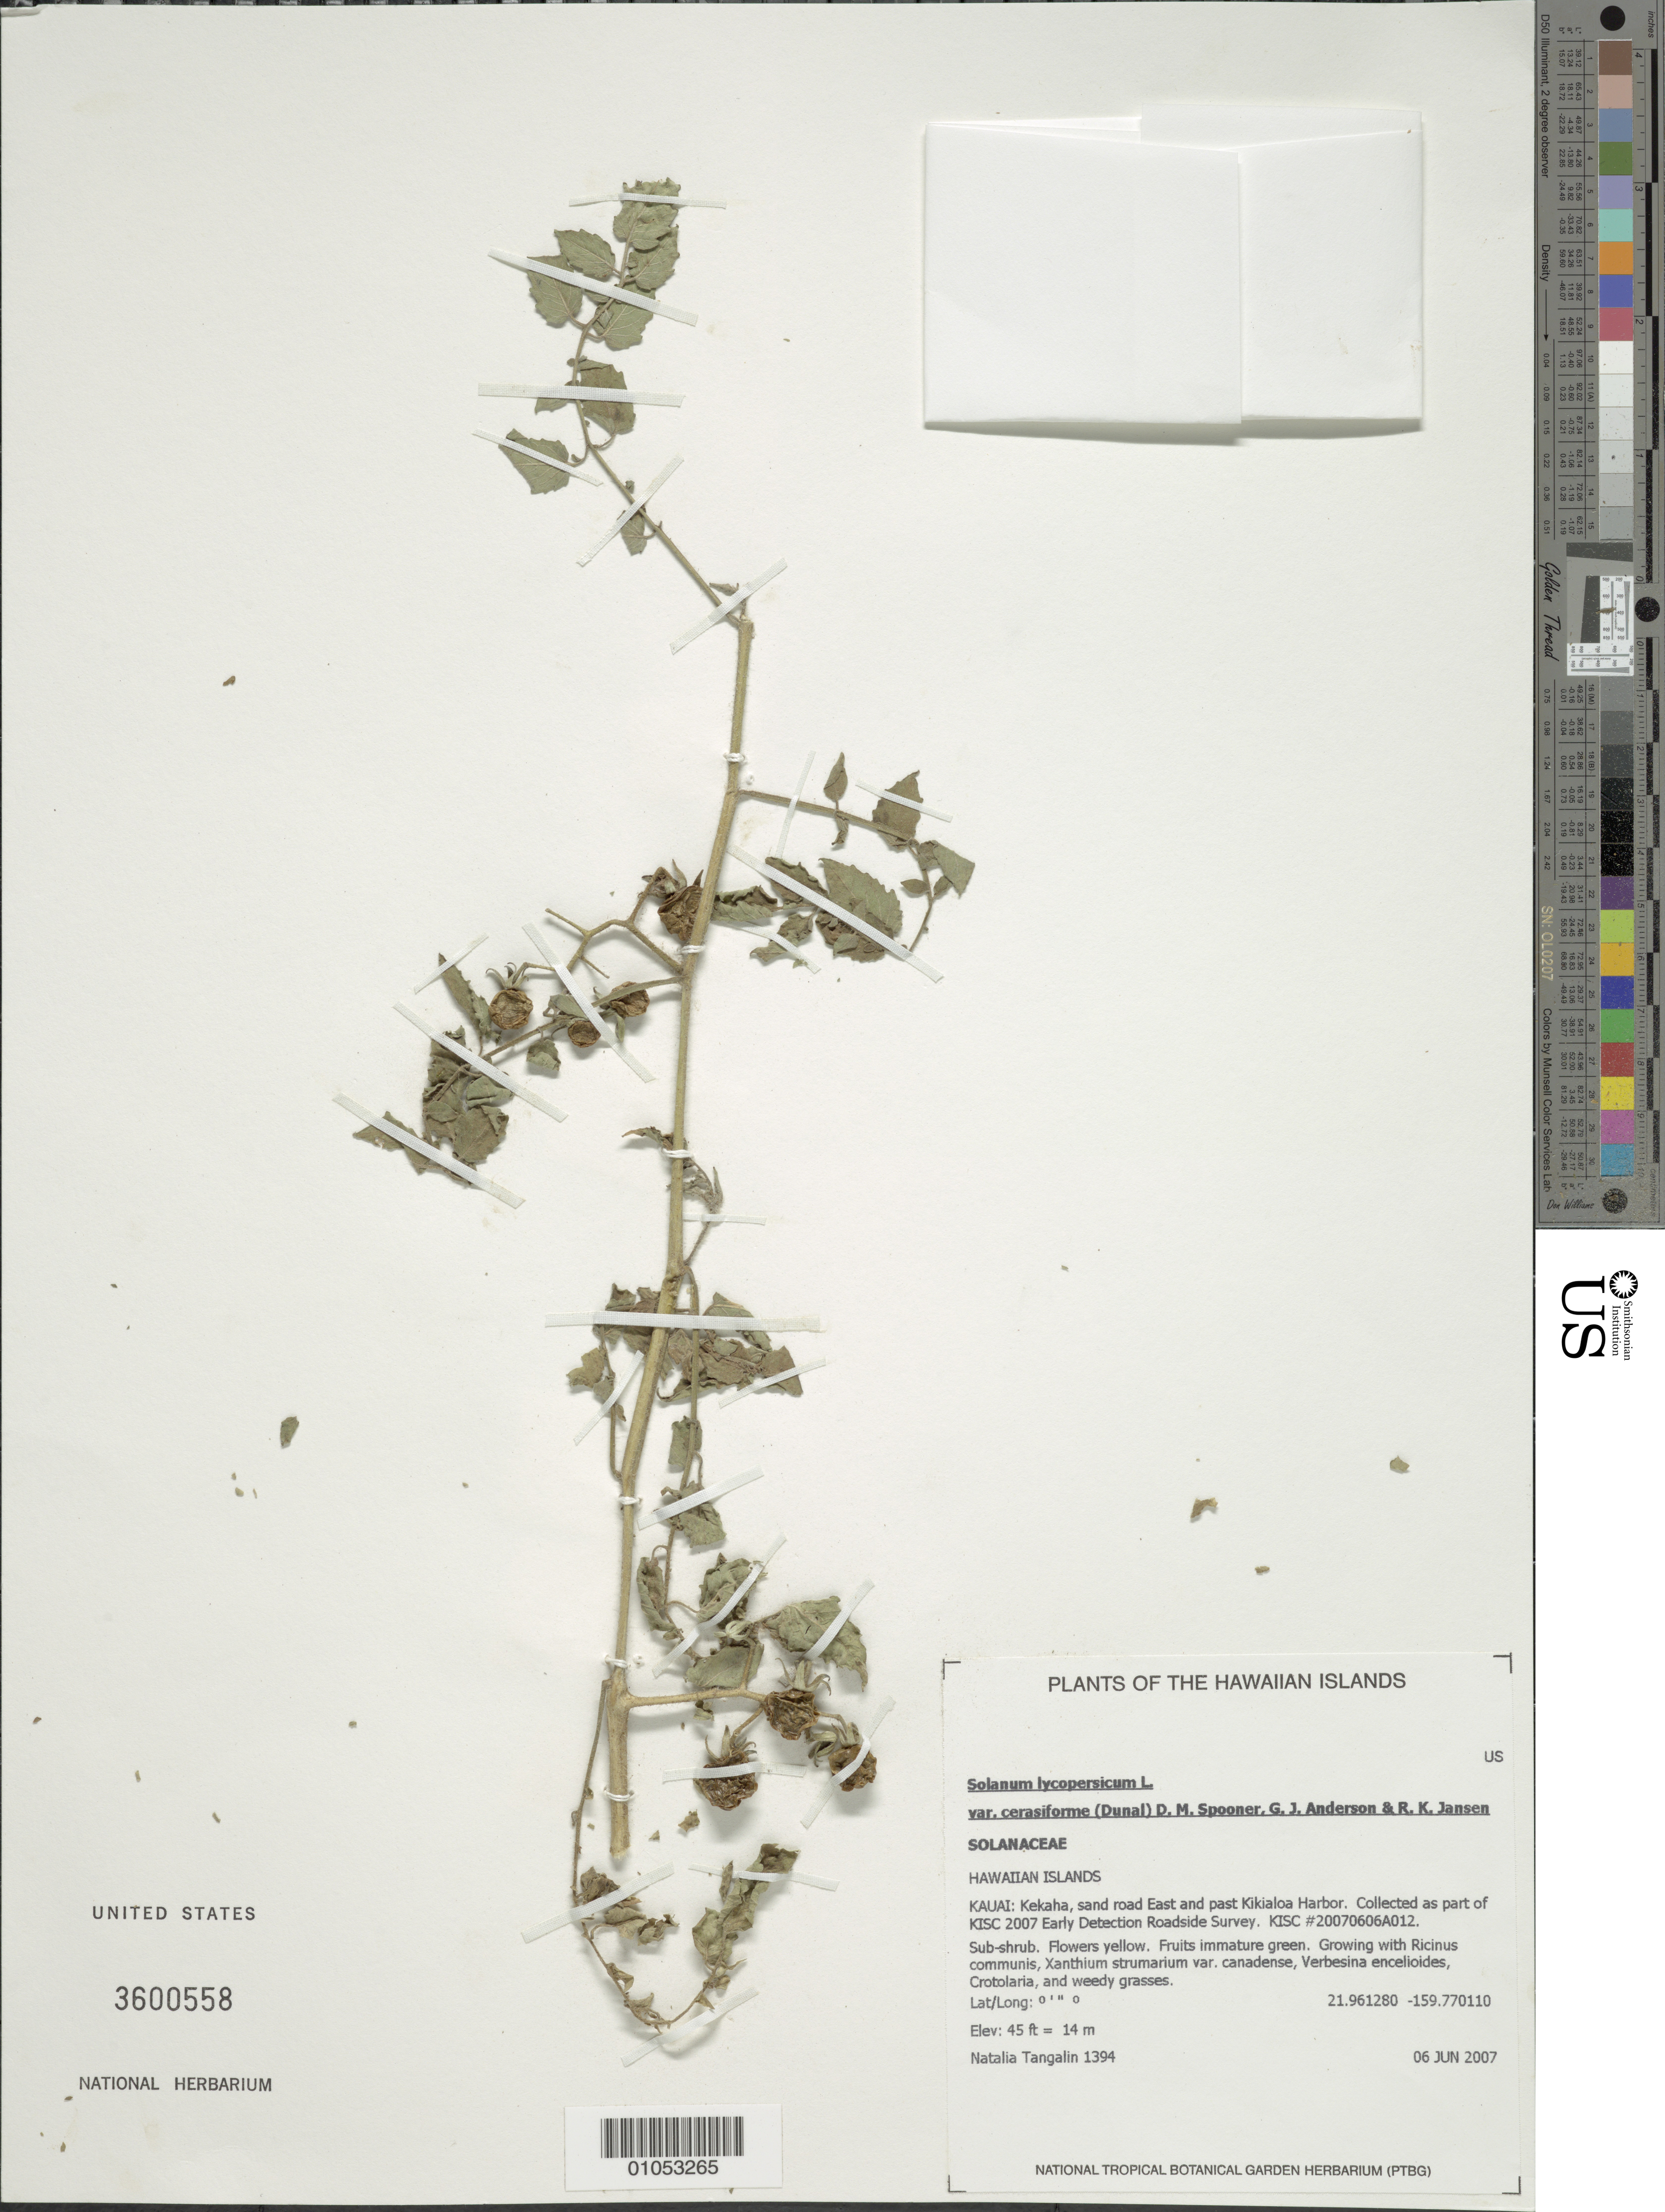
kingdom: Plantae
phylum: Tracheophyta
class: Magnoliopsida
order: Solanales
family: Solanaceae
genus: Solanum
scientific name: Solanum lycopersicum var. cerasiforme (Dunal) D.M. Spooner, G.J. Anderson & R.K. Jansen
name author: (Dunal) D.M. Spooner et al.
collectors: N. Tangalin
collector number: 1394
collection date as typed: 6 Jun 2007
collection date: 2007-06-06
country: United States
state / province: Hawaii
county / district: Kaui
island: Kaua'i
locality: Kekaha, sand road East and past Kikialoa Harbor.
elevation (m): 14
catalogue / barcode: US 3600558